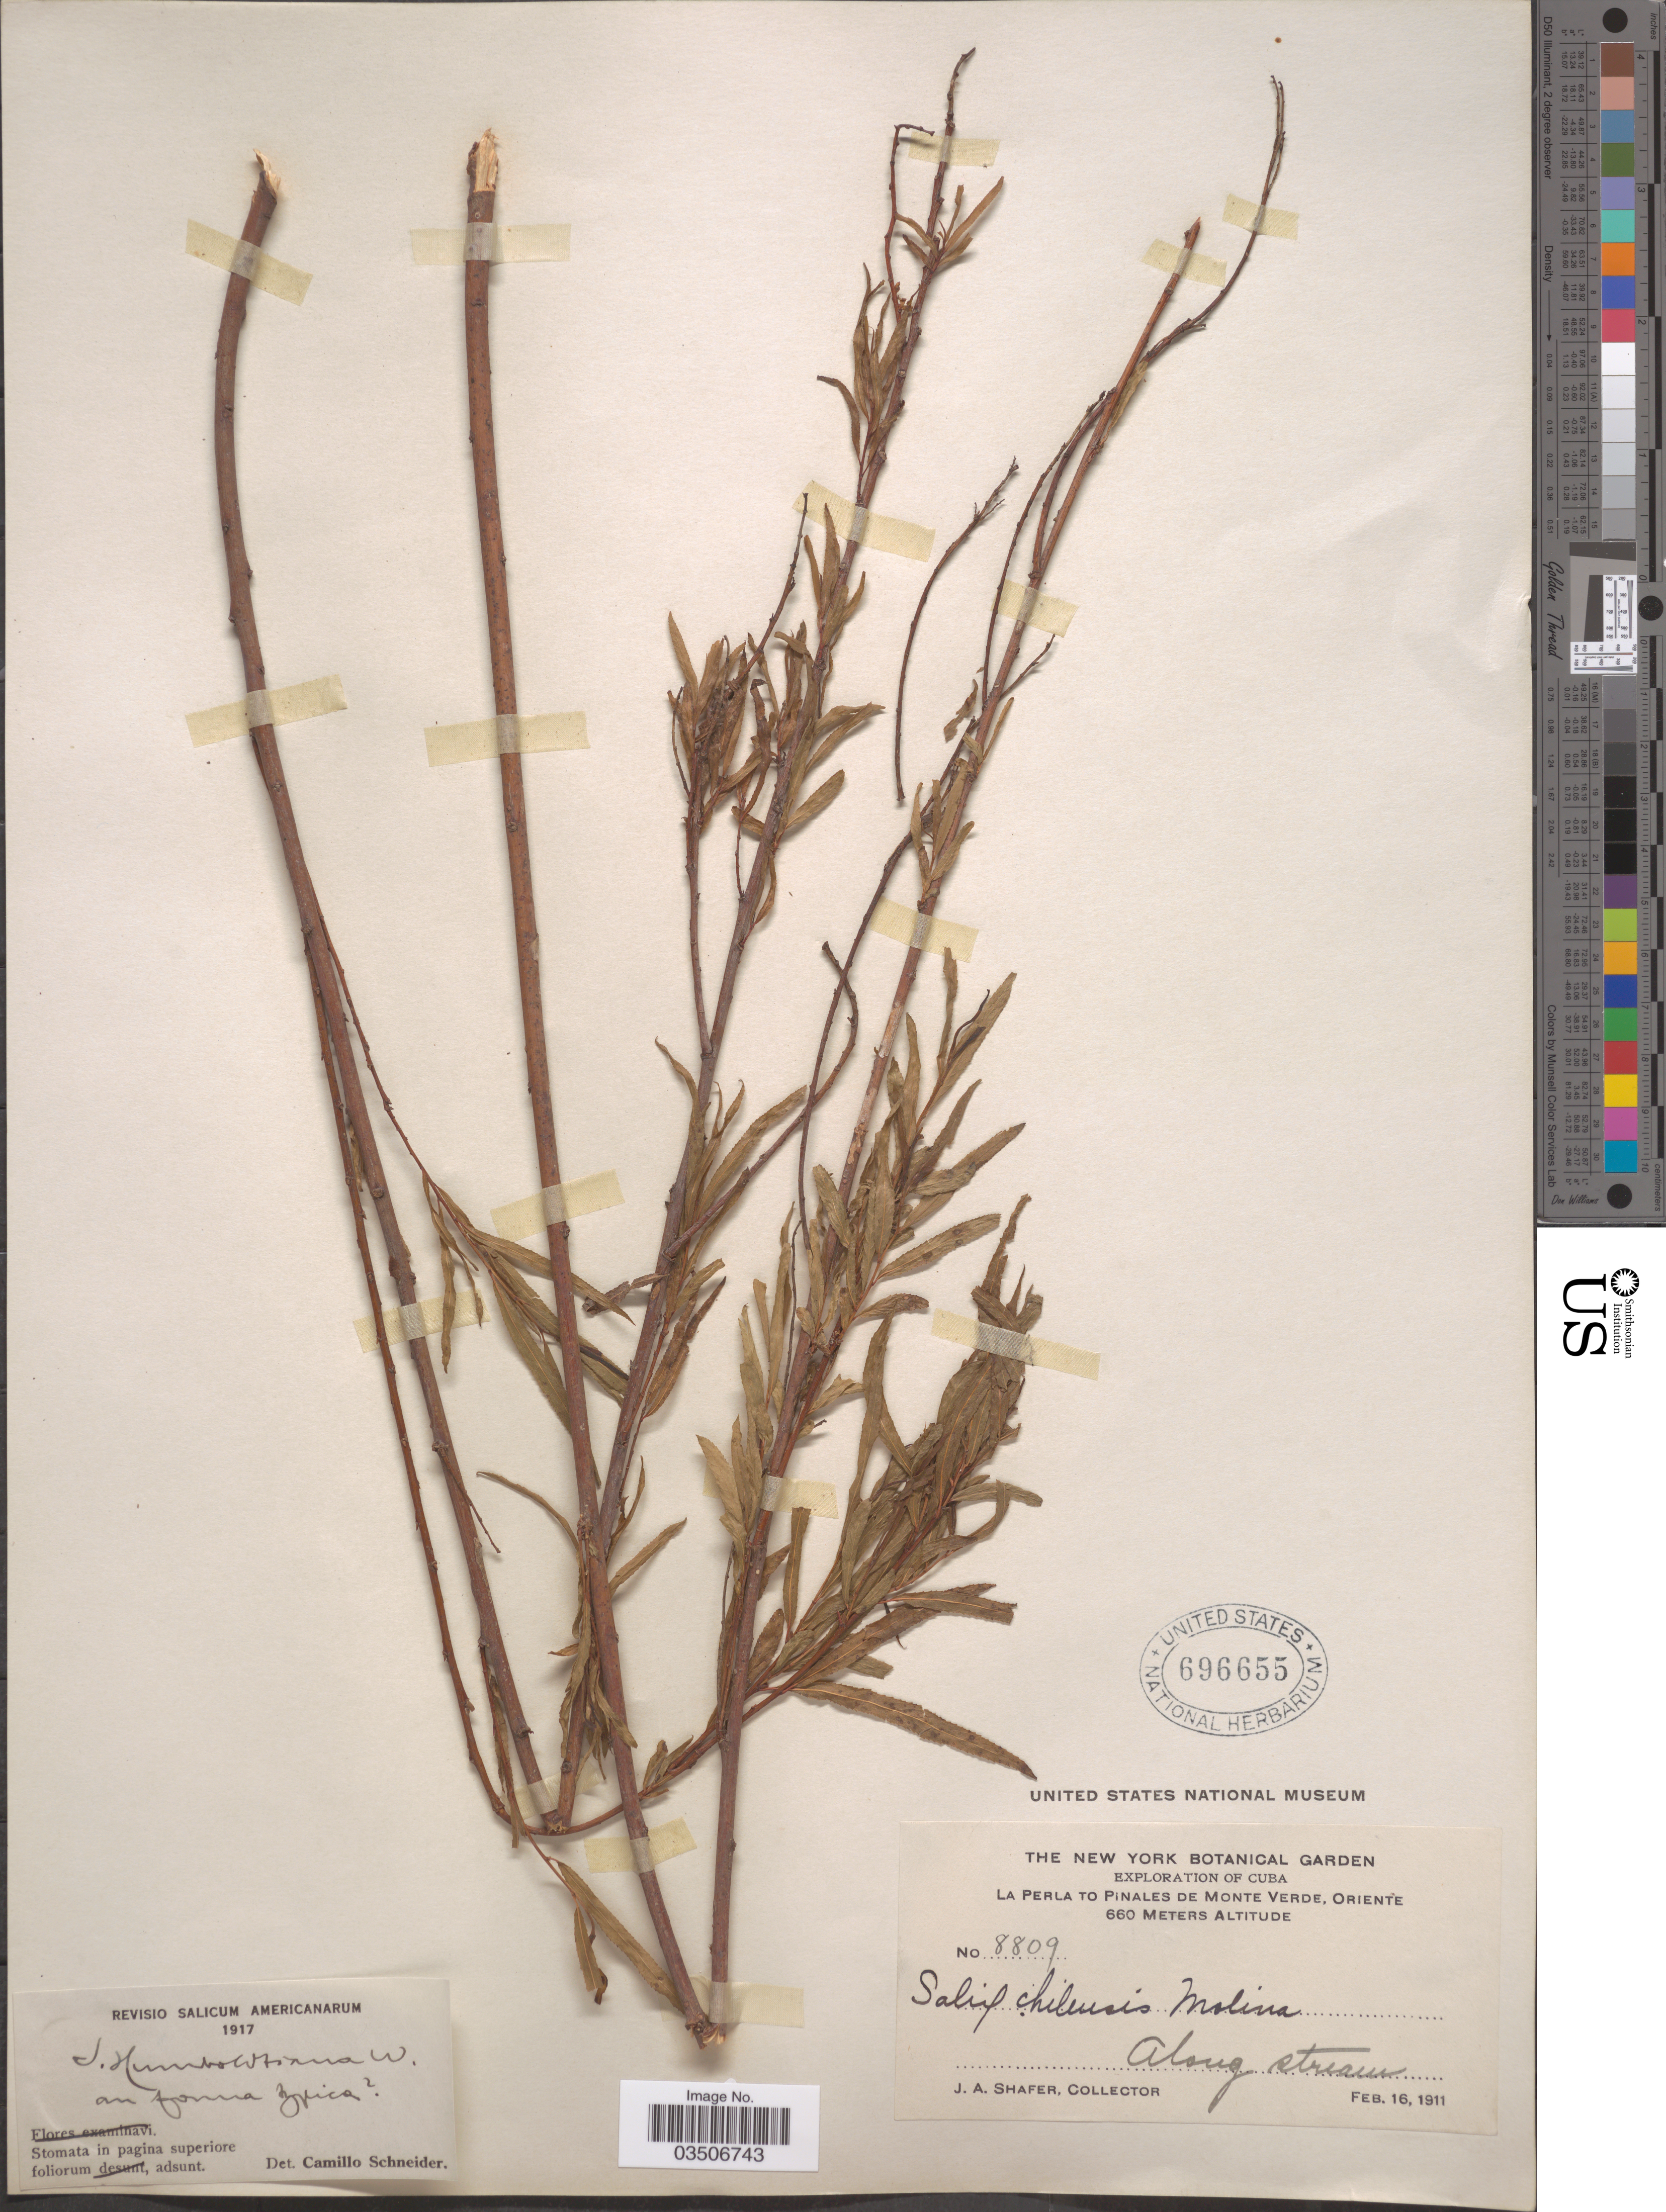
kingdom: Plantae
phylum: Tracheophyta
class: Magnoliopsida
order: Malpighiales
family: Salicaceae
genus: Salix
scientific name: Salix humboldtiana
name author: Willd.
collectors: J. A. Shafer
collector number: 8809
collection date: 1911-02-16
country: Cuba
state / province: Oriente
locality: La Perla to Pinales de Monte Verde.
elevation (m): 660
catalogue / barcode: US 696655